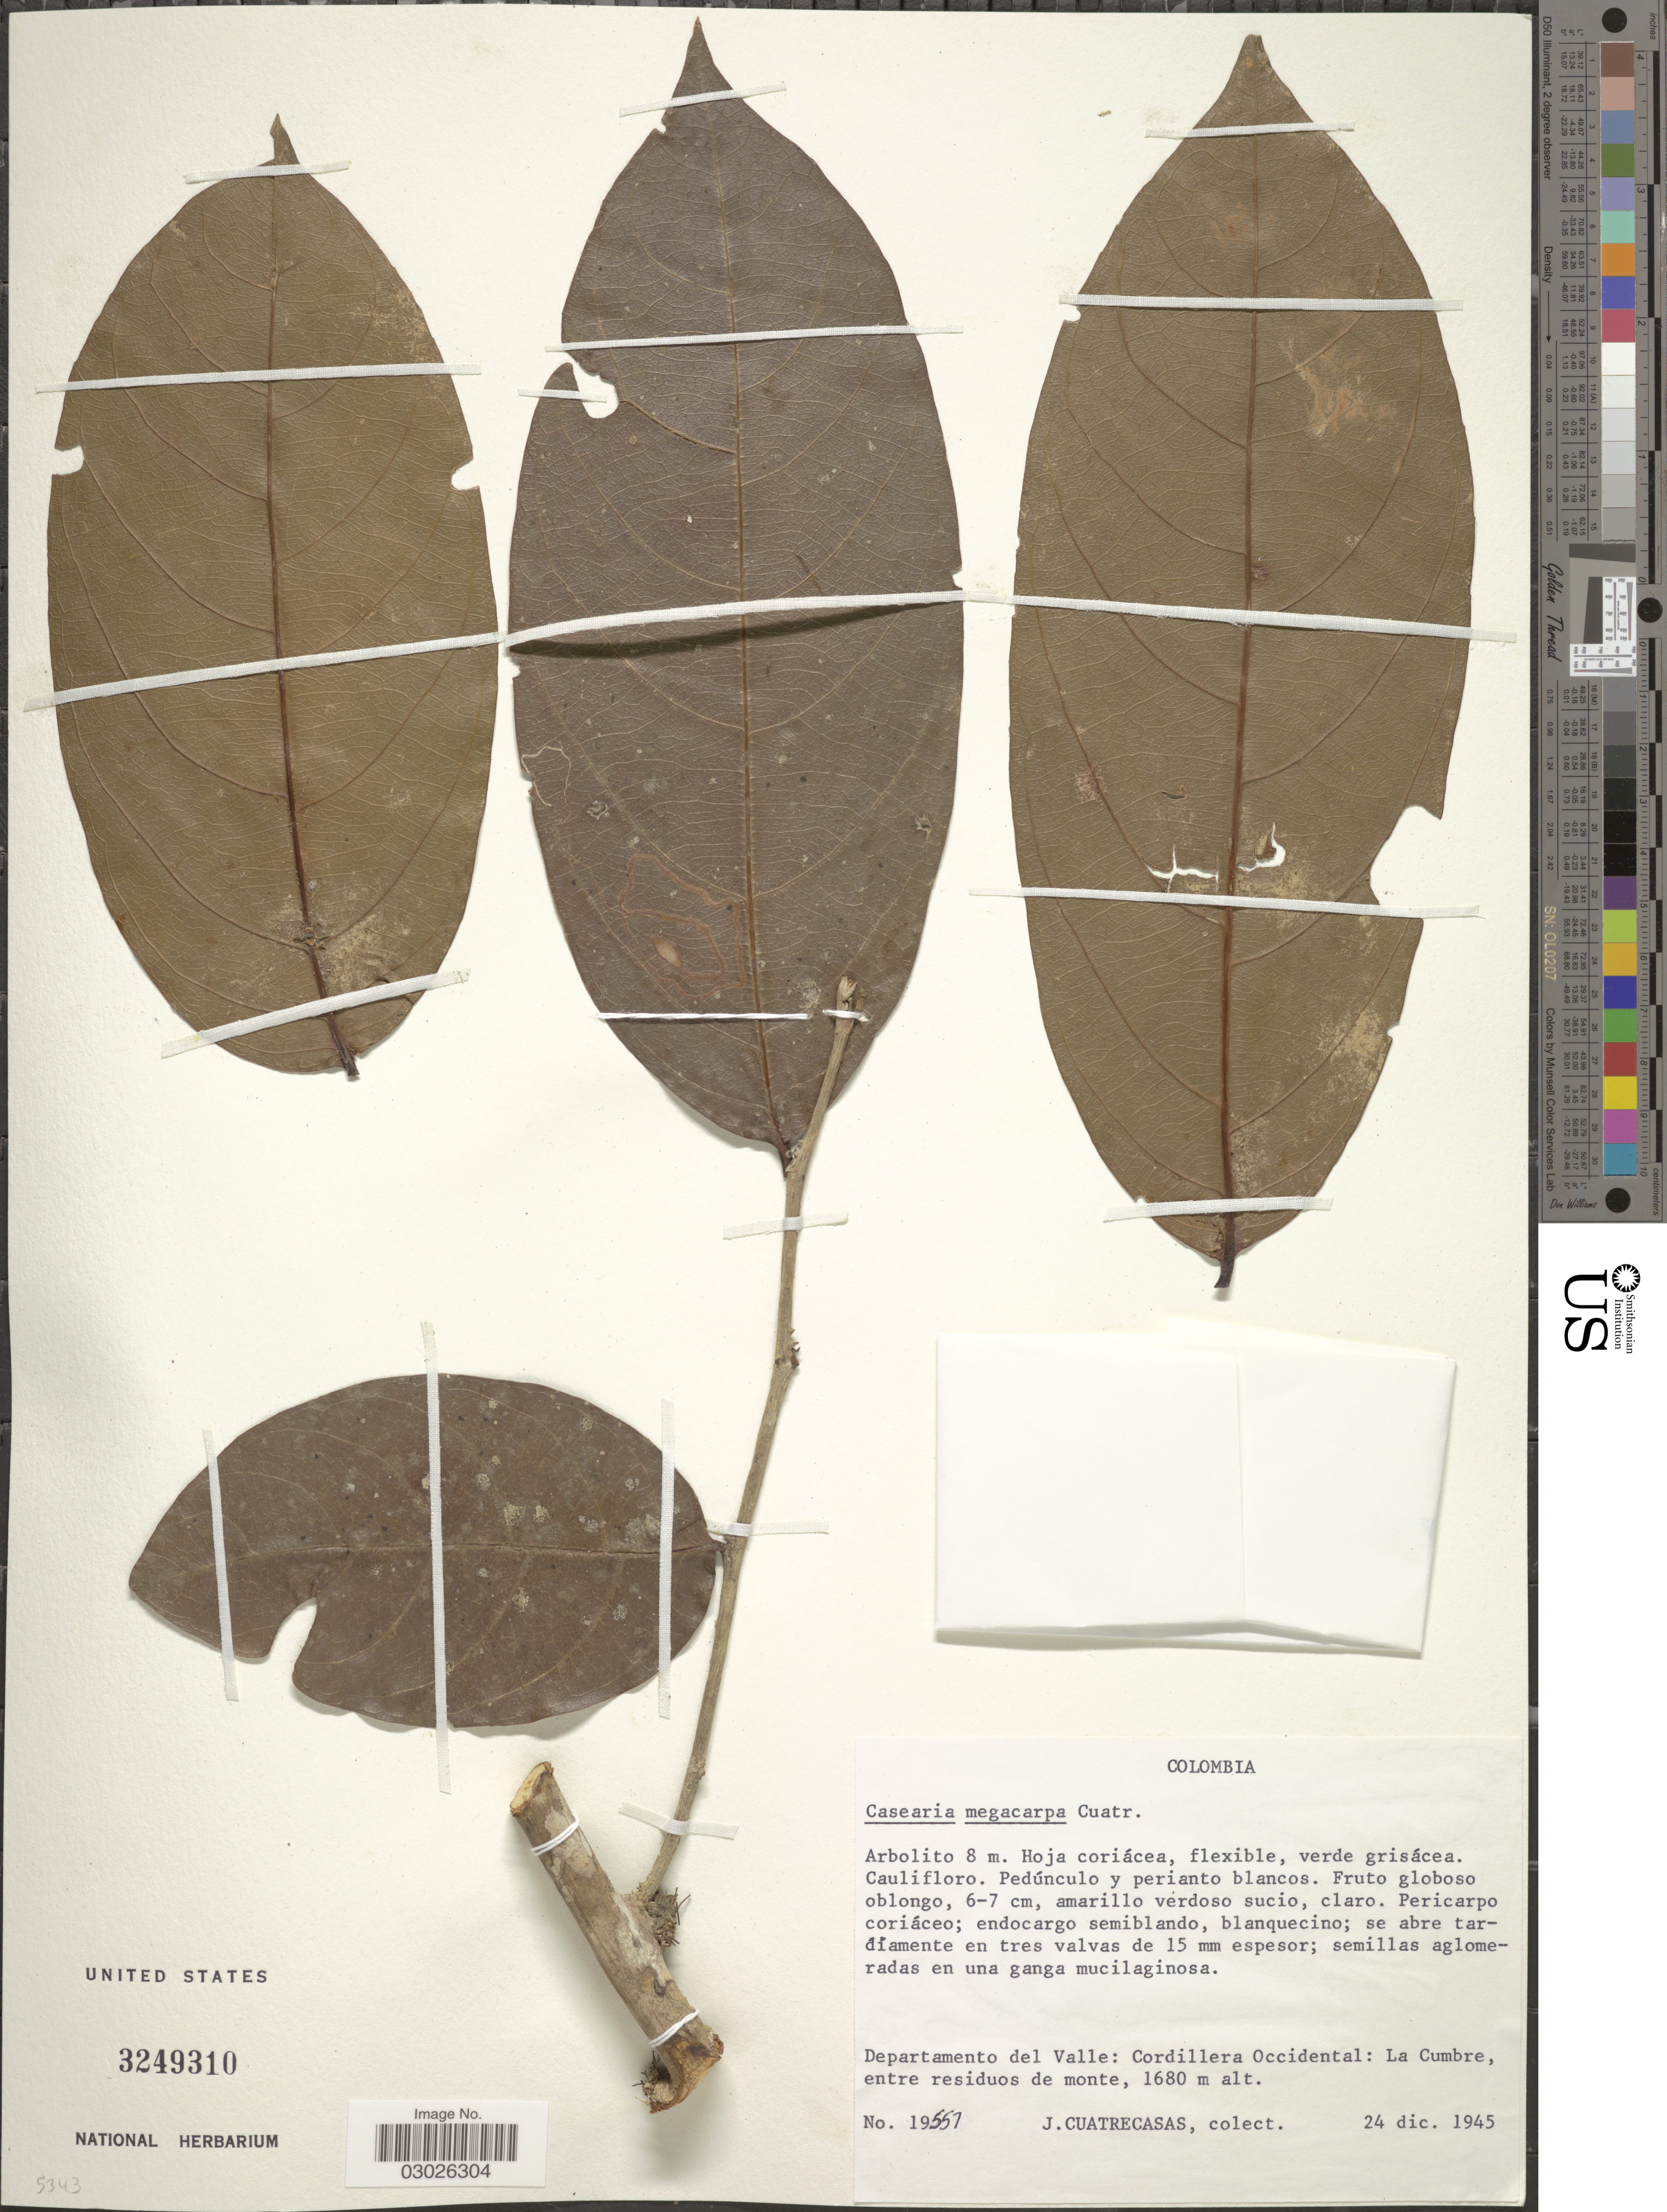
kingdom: Plantae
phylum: Tracheophyta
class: Magnoliopsida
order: Malpighiales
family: Salicaceae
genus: Casearia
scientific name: Casearia megacarpa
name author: Cuatrec.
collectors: J. Cuatrecasas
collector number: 19557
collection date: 1945-12-24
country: Colombia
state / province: Valle del Cauca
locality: Departamento del Valle: Cordillera Occidental: La Cumbre, entre residuos de monte.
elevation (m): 1680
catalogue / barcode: US 3249310